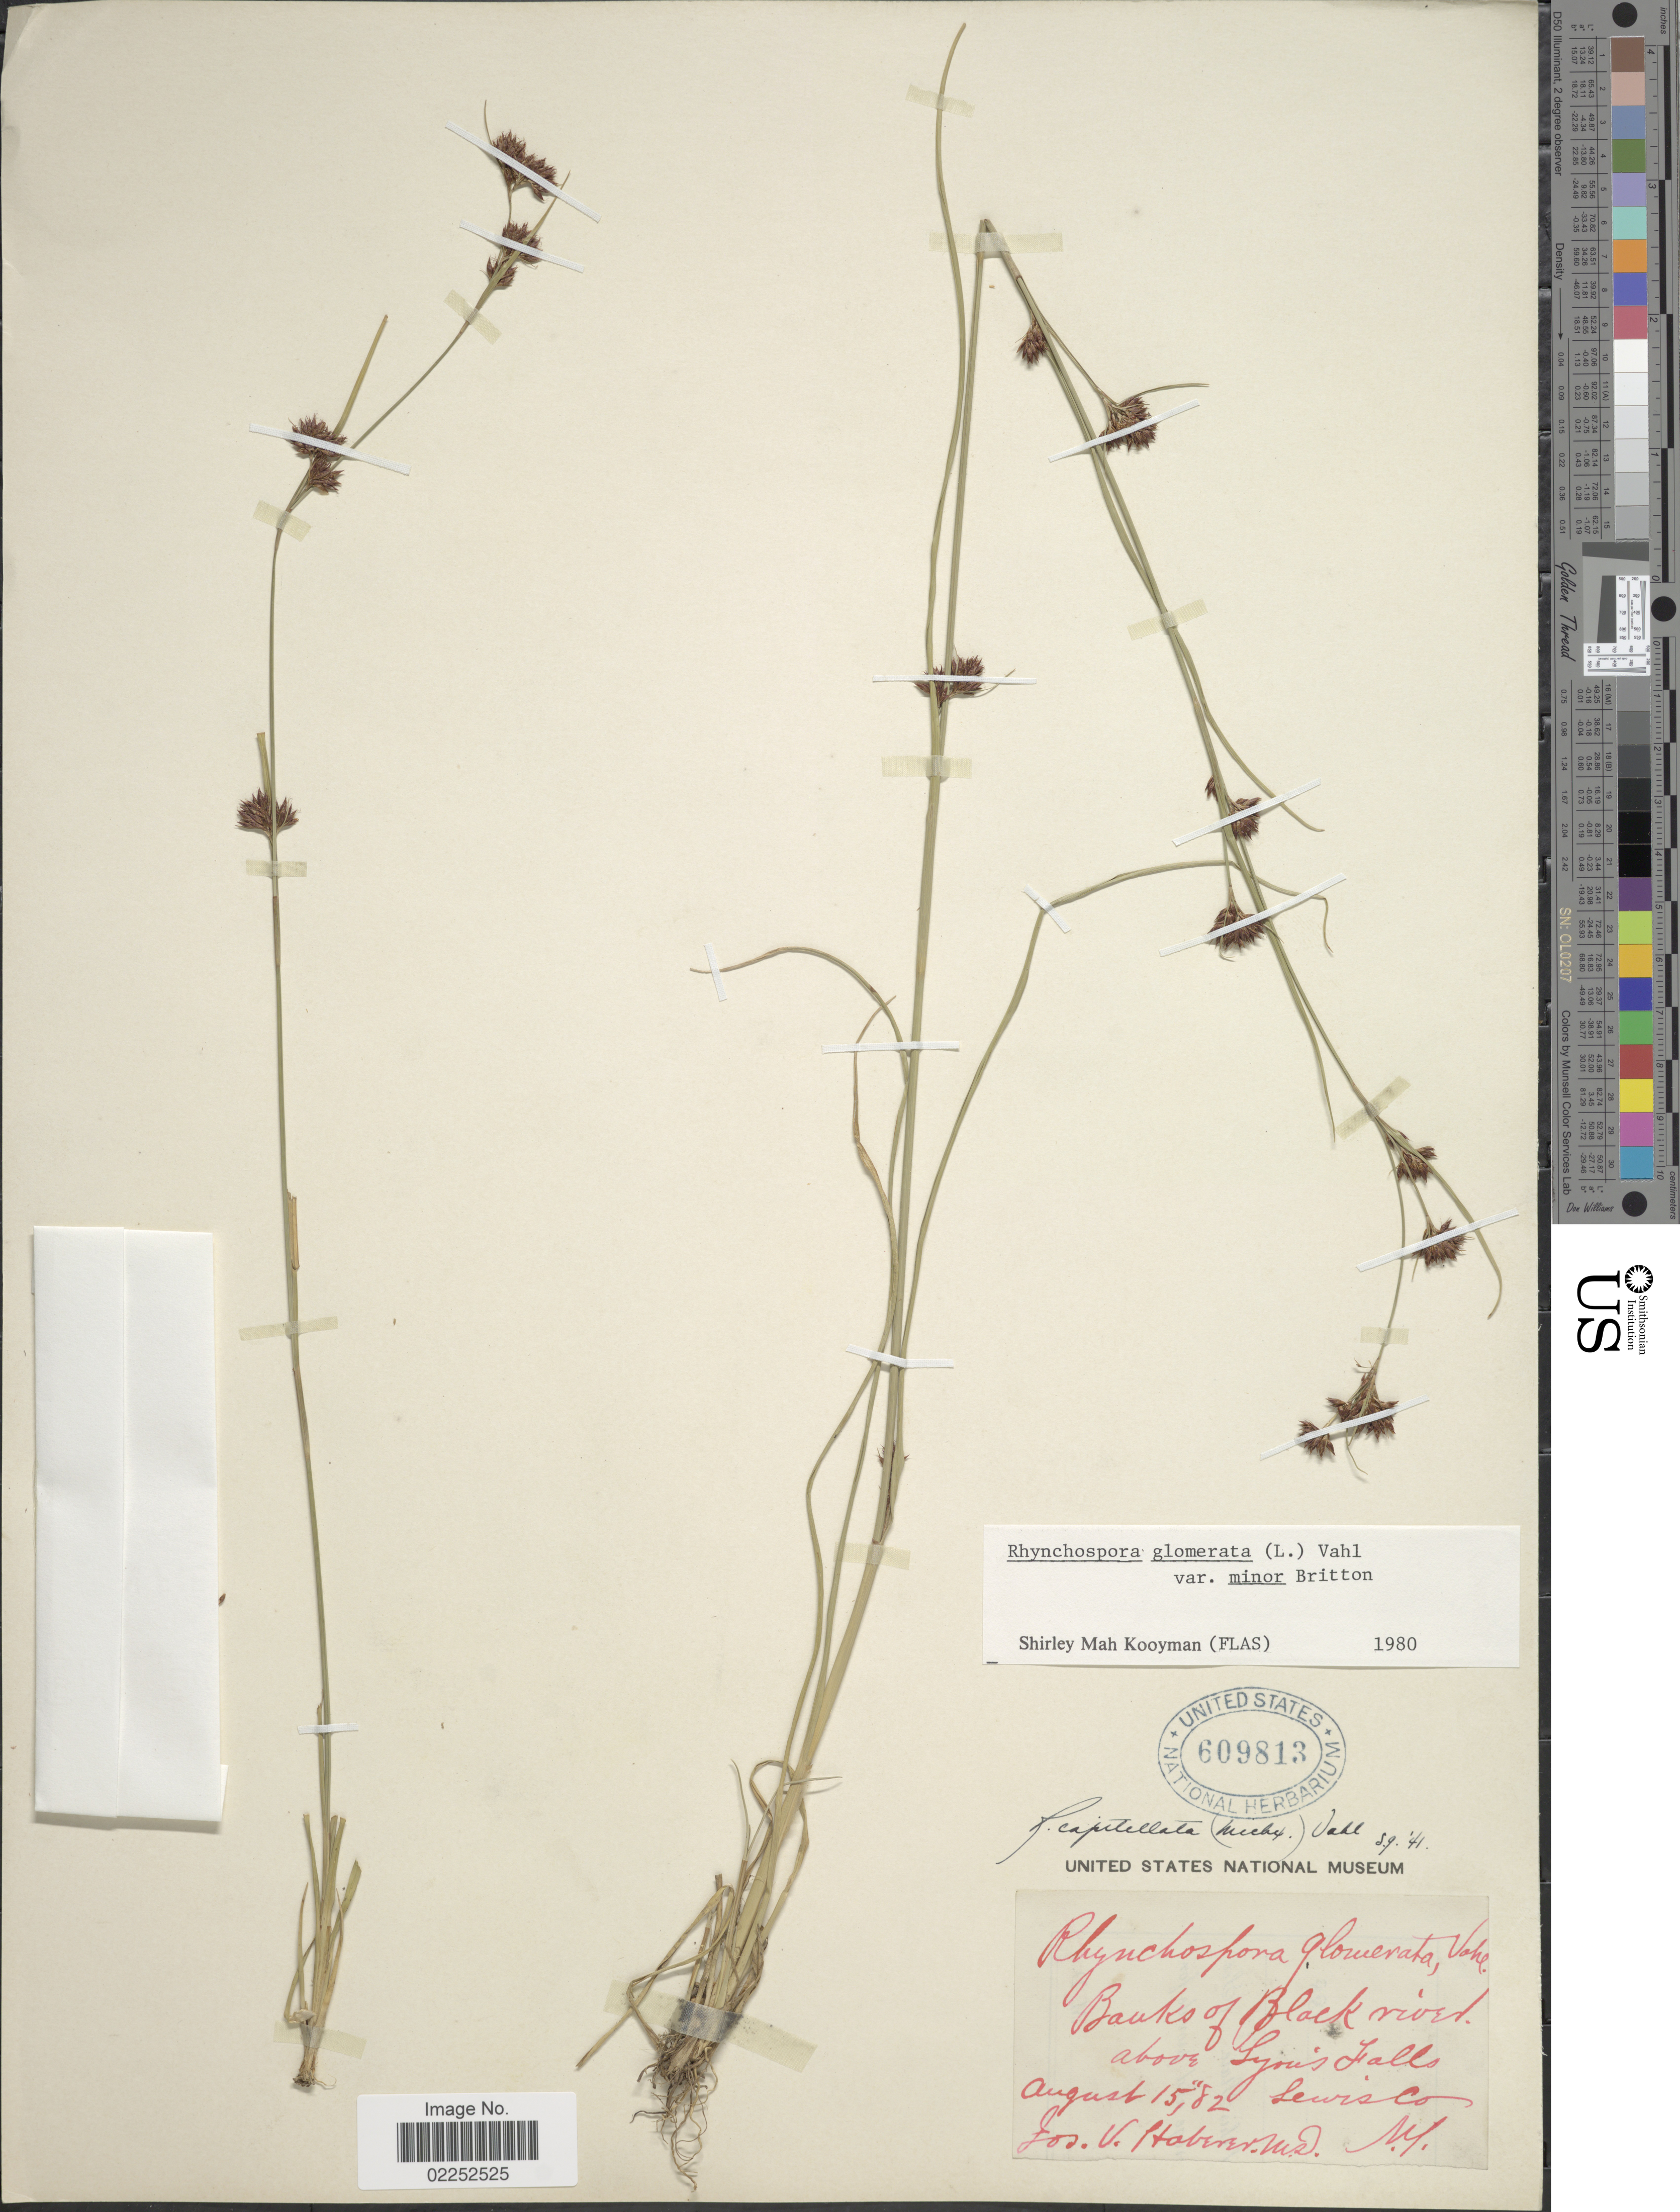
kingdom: Plantae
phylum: Tracheophyta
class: Liliopsida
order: Poales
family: Cyperaceae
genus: Rhynchospora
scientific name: Rhynchospora capitellata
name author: (Michx.) Vahl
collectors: J. V. Haberer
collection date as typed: Transcribed d/m/y: 15/8/82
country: United States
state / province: New York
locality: Banks of Black river above Lyon's Falls, Lewis Co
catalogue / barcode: US 609813